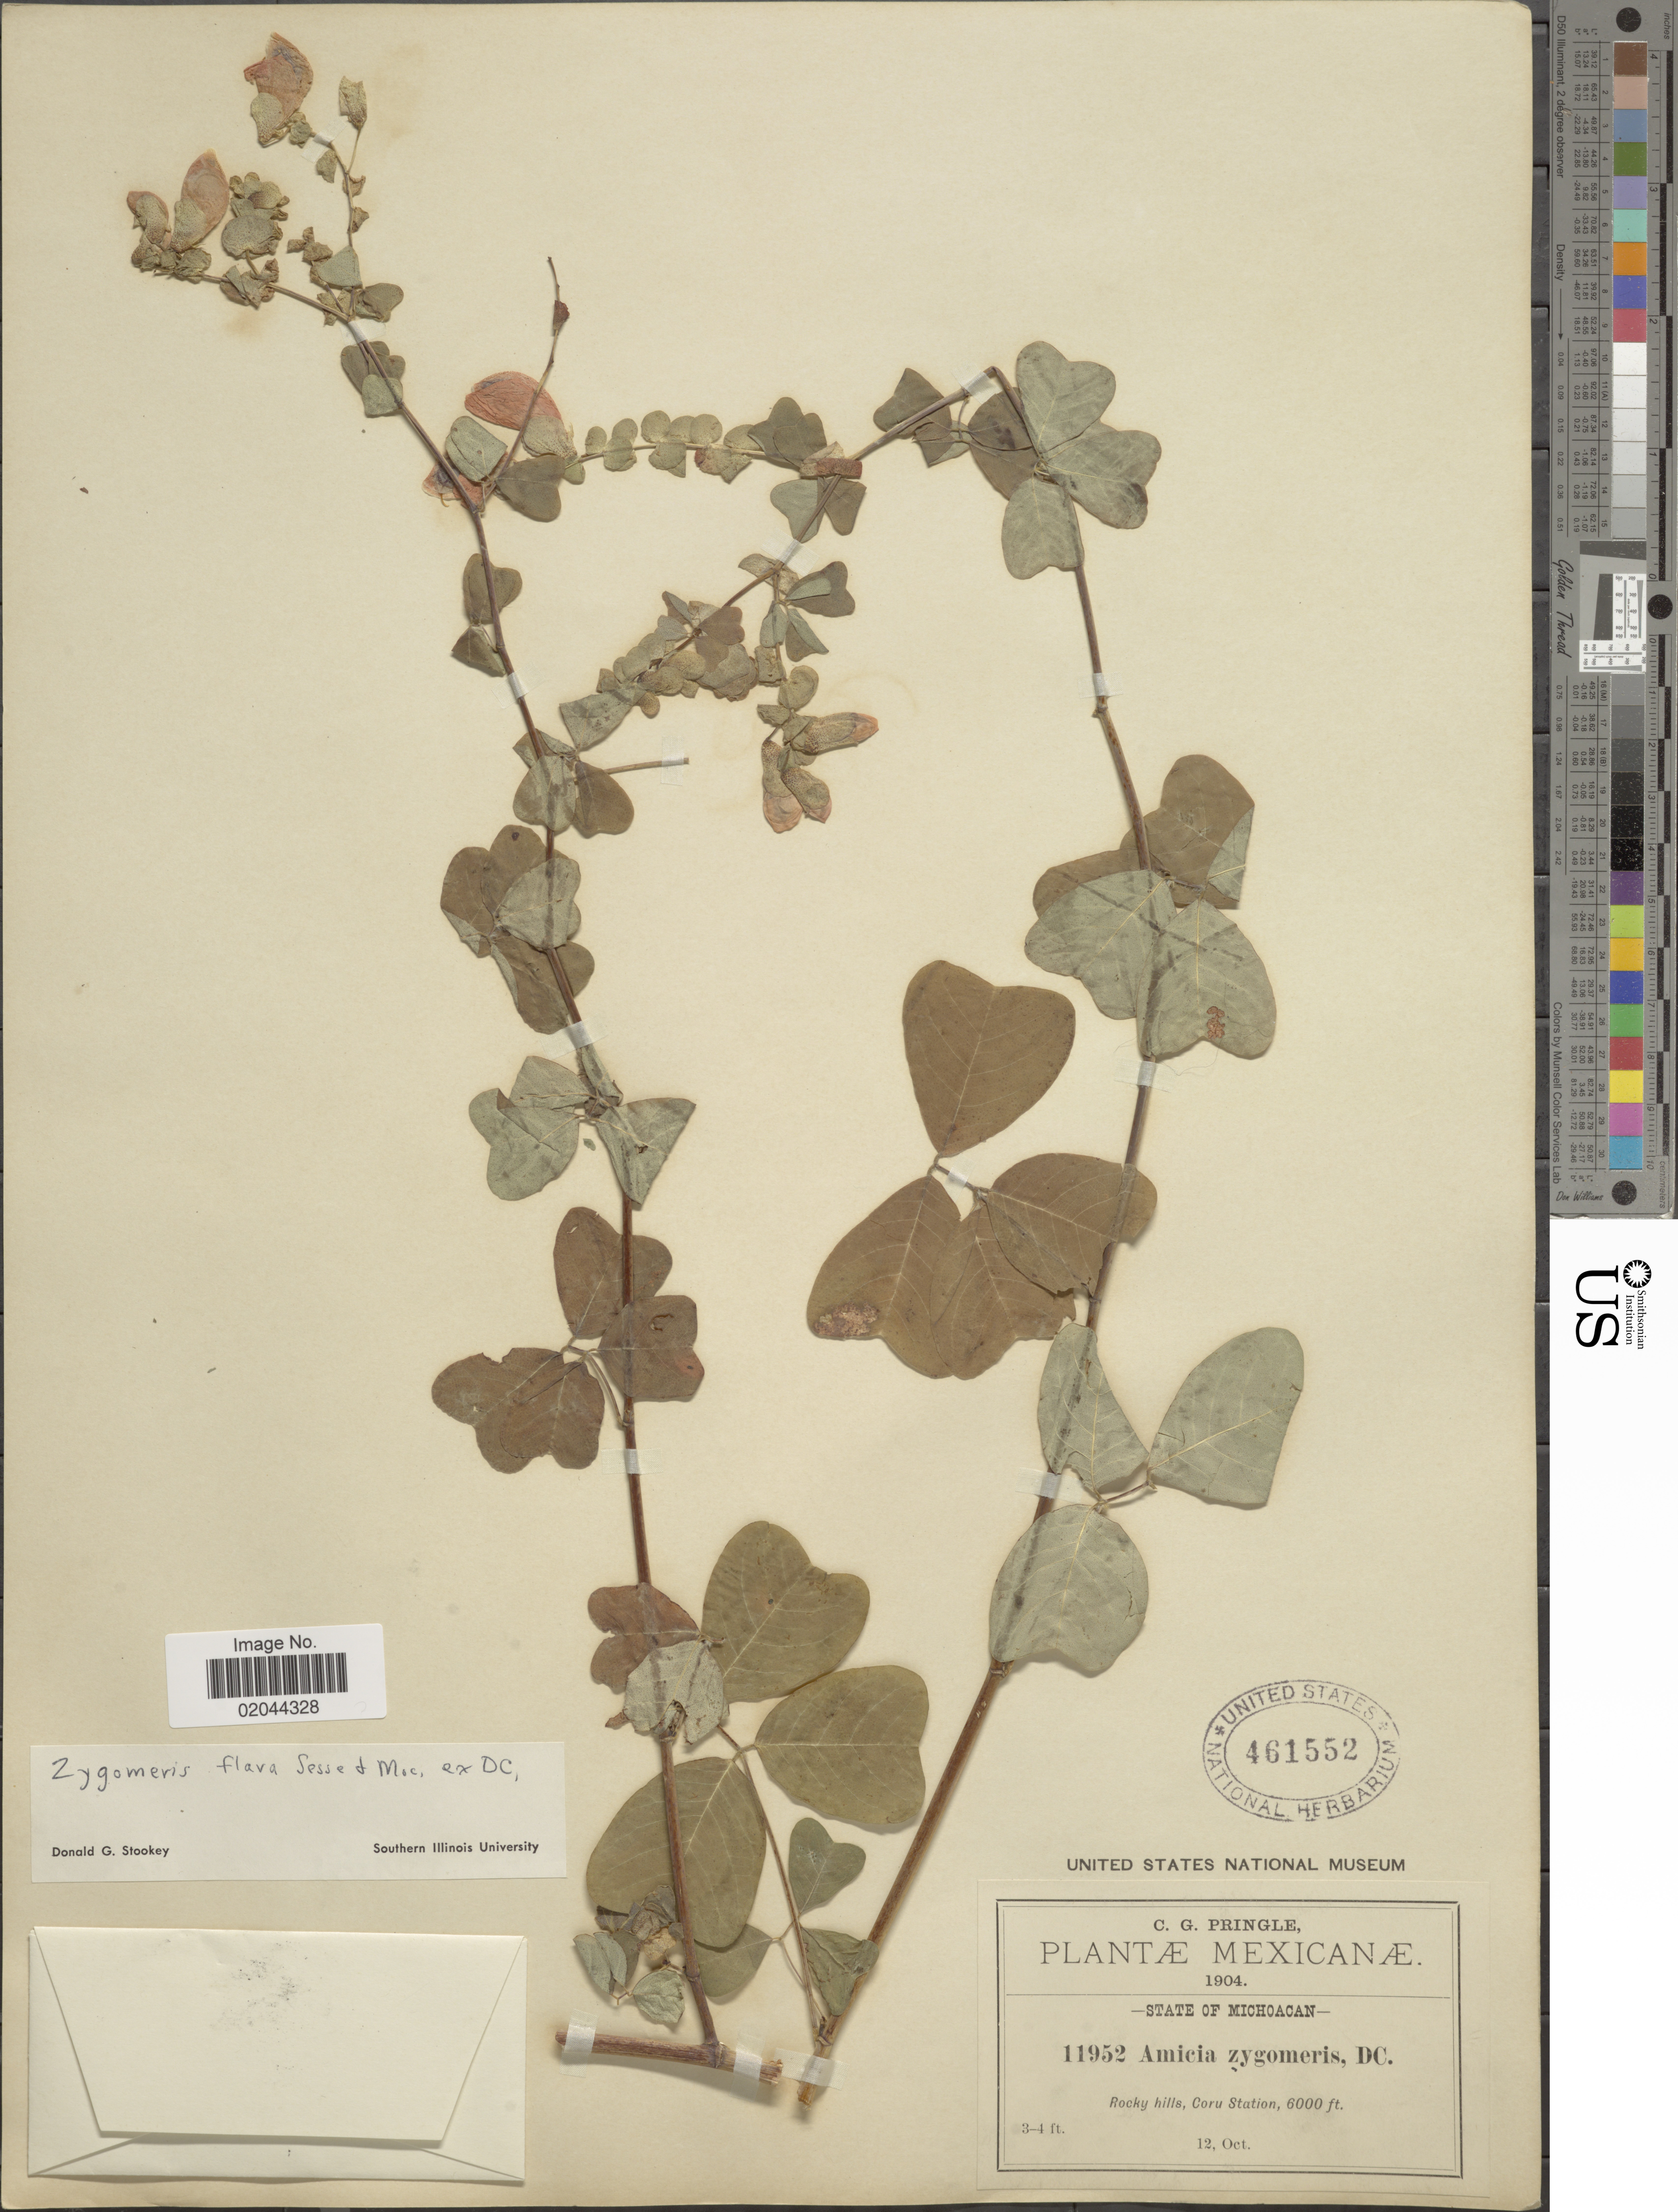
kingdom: Plantae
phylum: Tracheophyta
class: Magnoliopsida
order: Fabales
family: Fabaceae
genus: Amicia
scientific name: Amicia zygomeris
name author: DC.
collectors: C. G. Pringle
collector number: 11952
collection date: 1904-10-12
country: Mexico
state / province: Michoacán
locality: Rocky hills, Coru Station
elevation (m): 1829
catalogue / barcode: US 461552